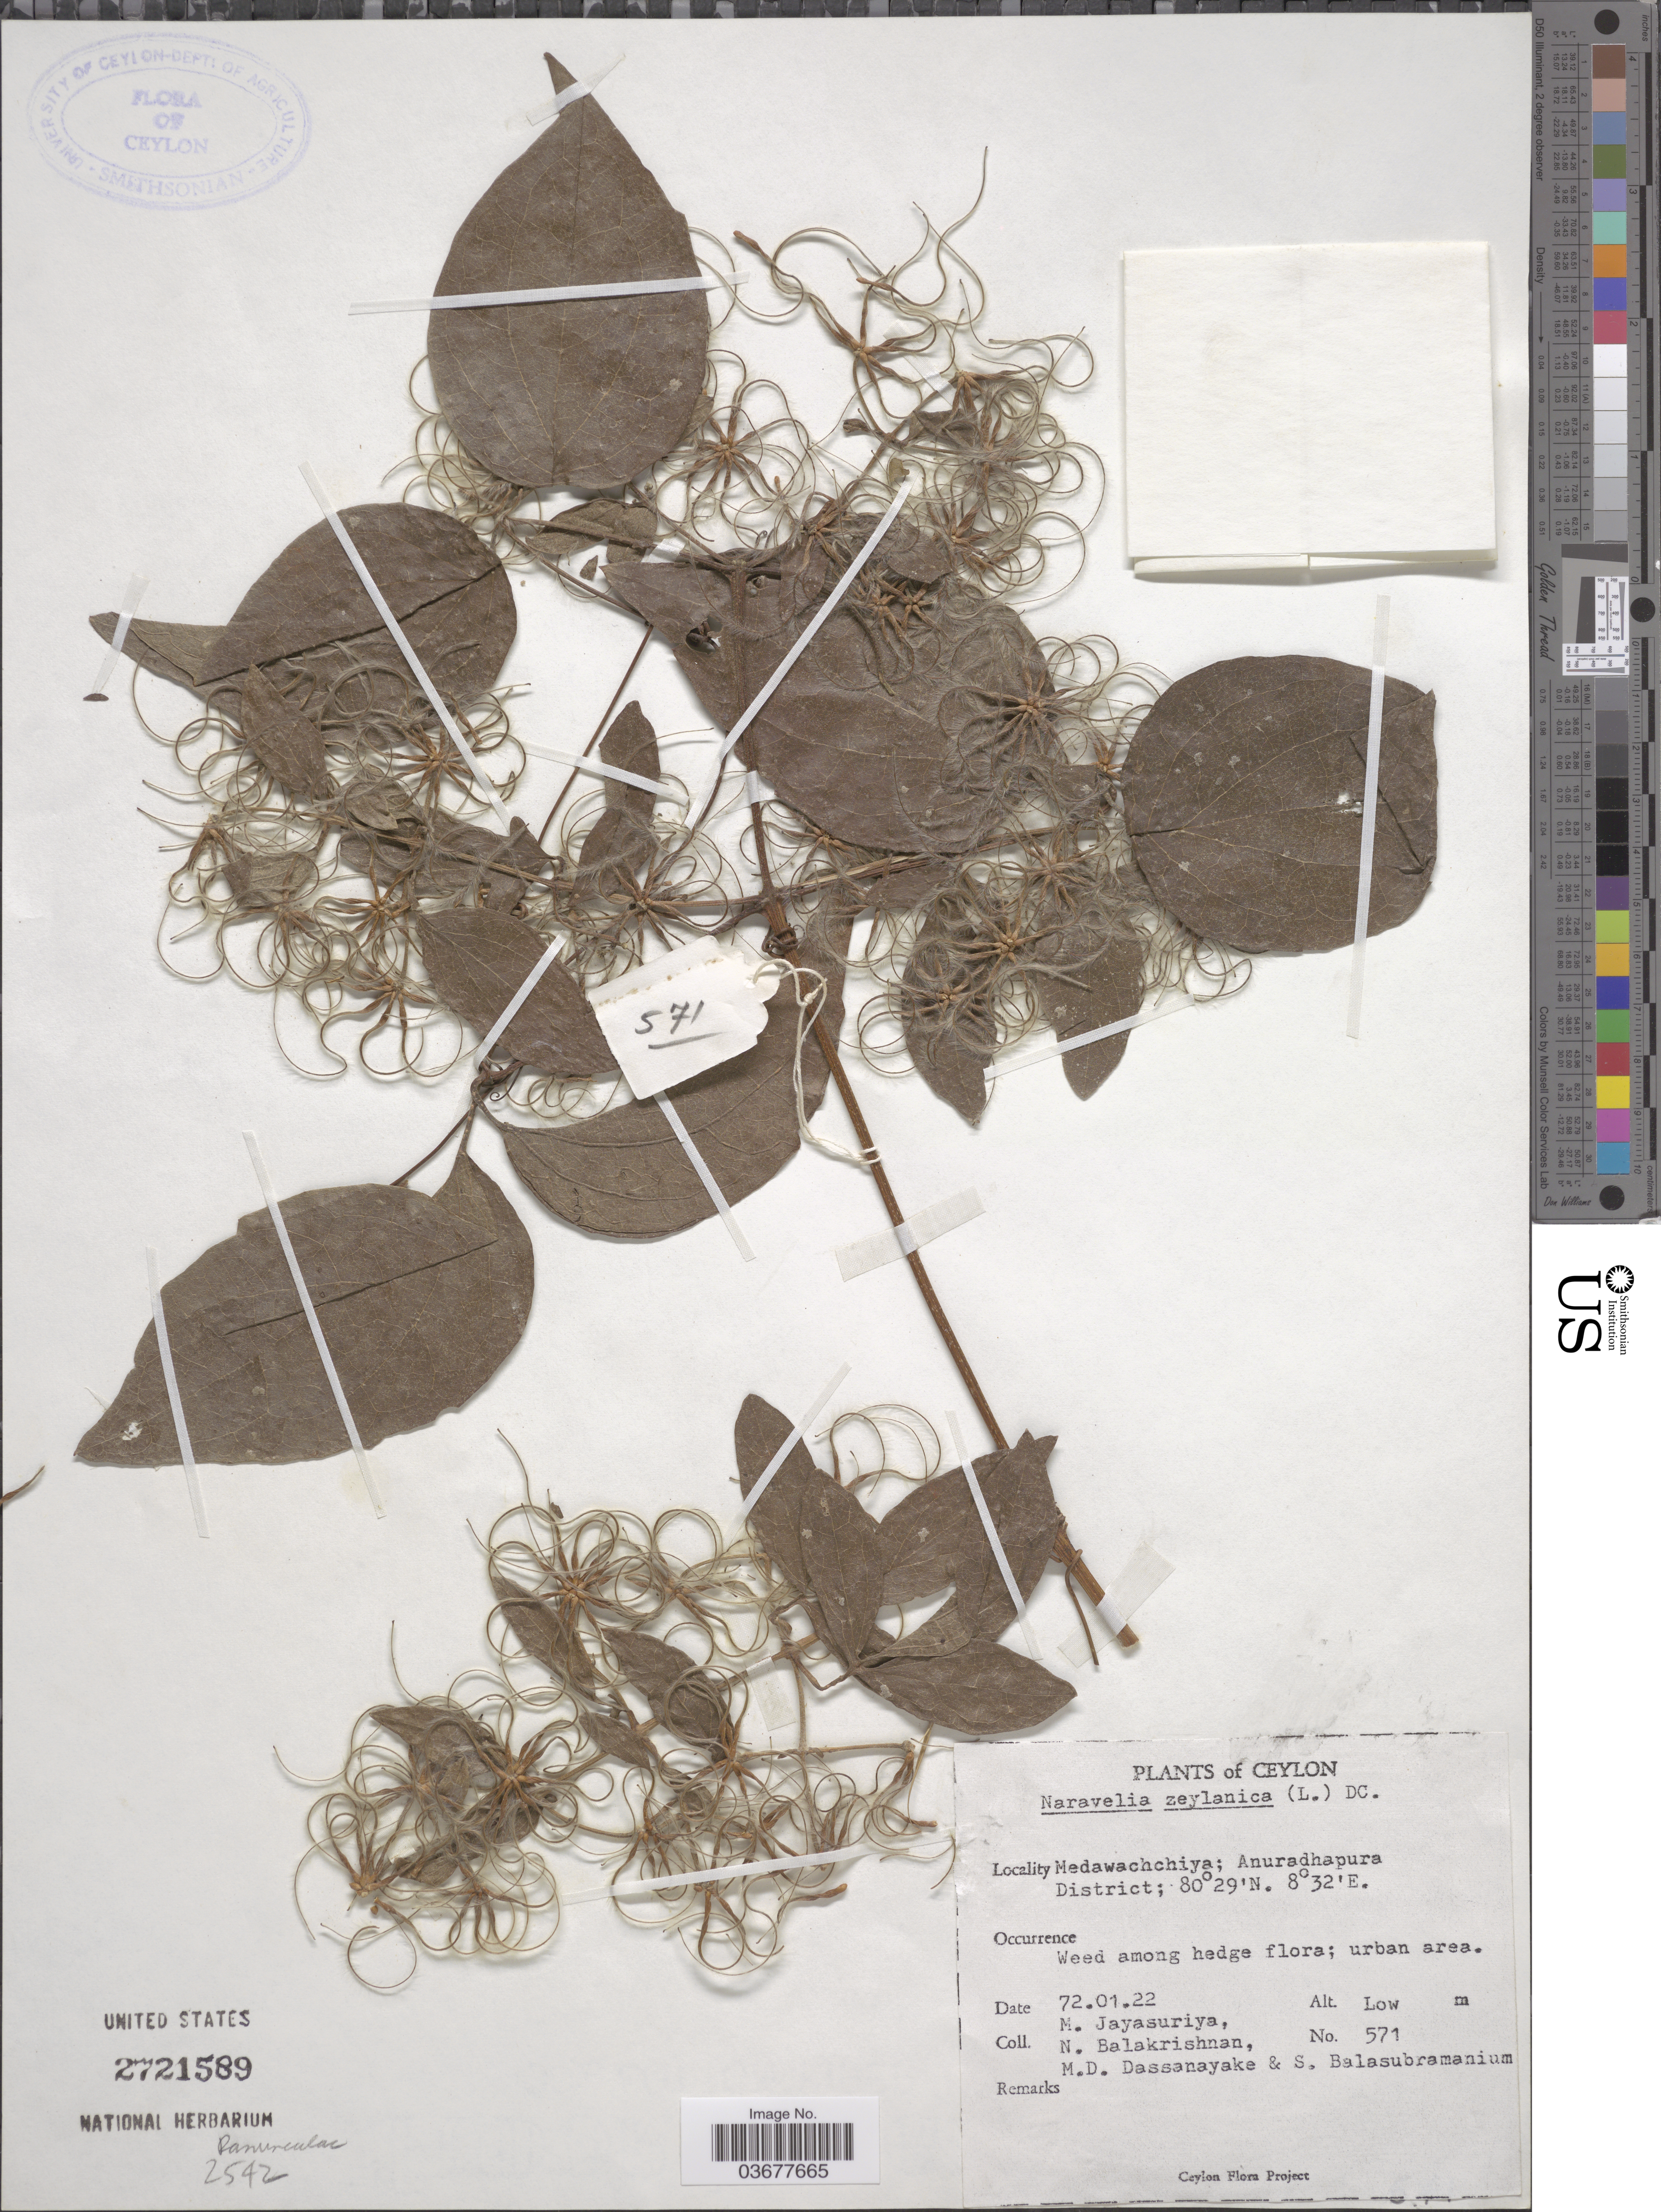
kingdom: Plantae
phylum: Tracheophyta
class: Magnoliopsida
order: Ranunculales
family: Ranunculaceae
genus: Clematis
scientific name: Clematis zeylanica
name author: (L.) Poir.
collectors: M. Jayasuriya, N. Balakrishnan, M. D. Dassanayake & S. Balasubramanium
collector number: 571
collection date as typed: Transcribed d/m/y: 22/1/72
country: Sri Lanka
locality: Ceylon. Medawachchiya; Anuradhapura District.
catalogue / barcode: US 2721589